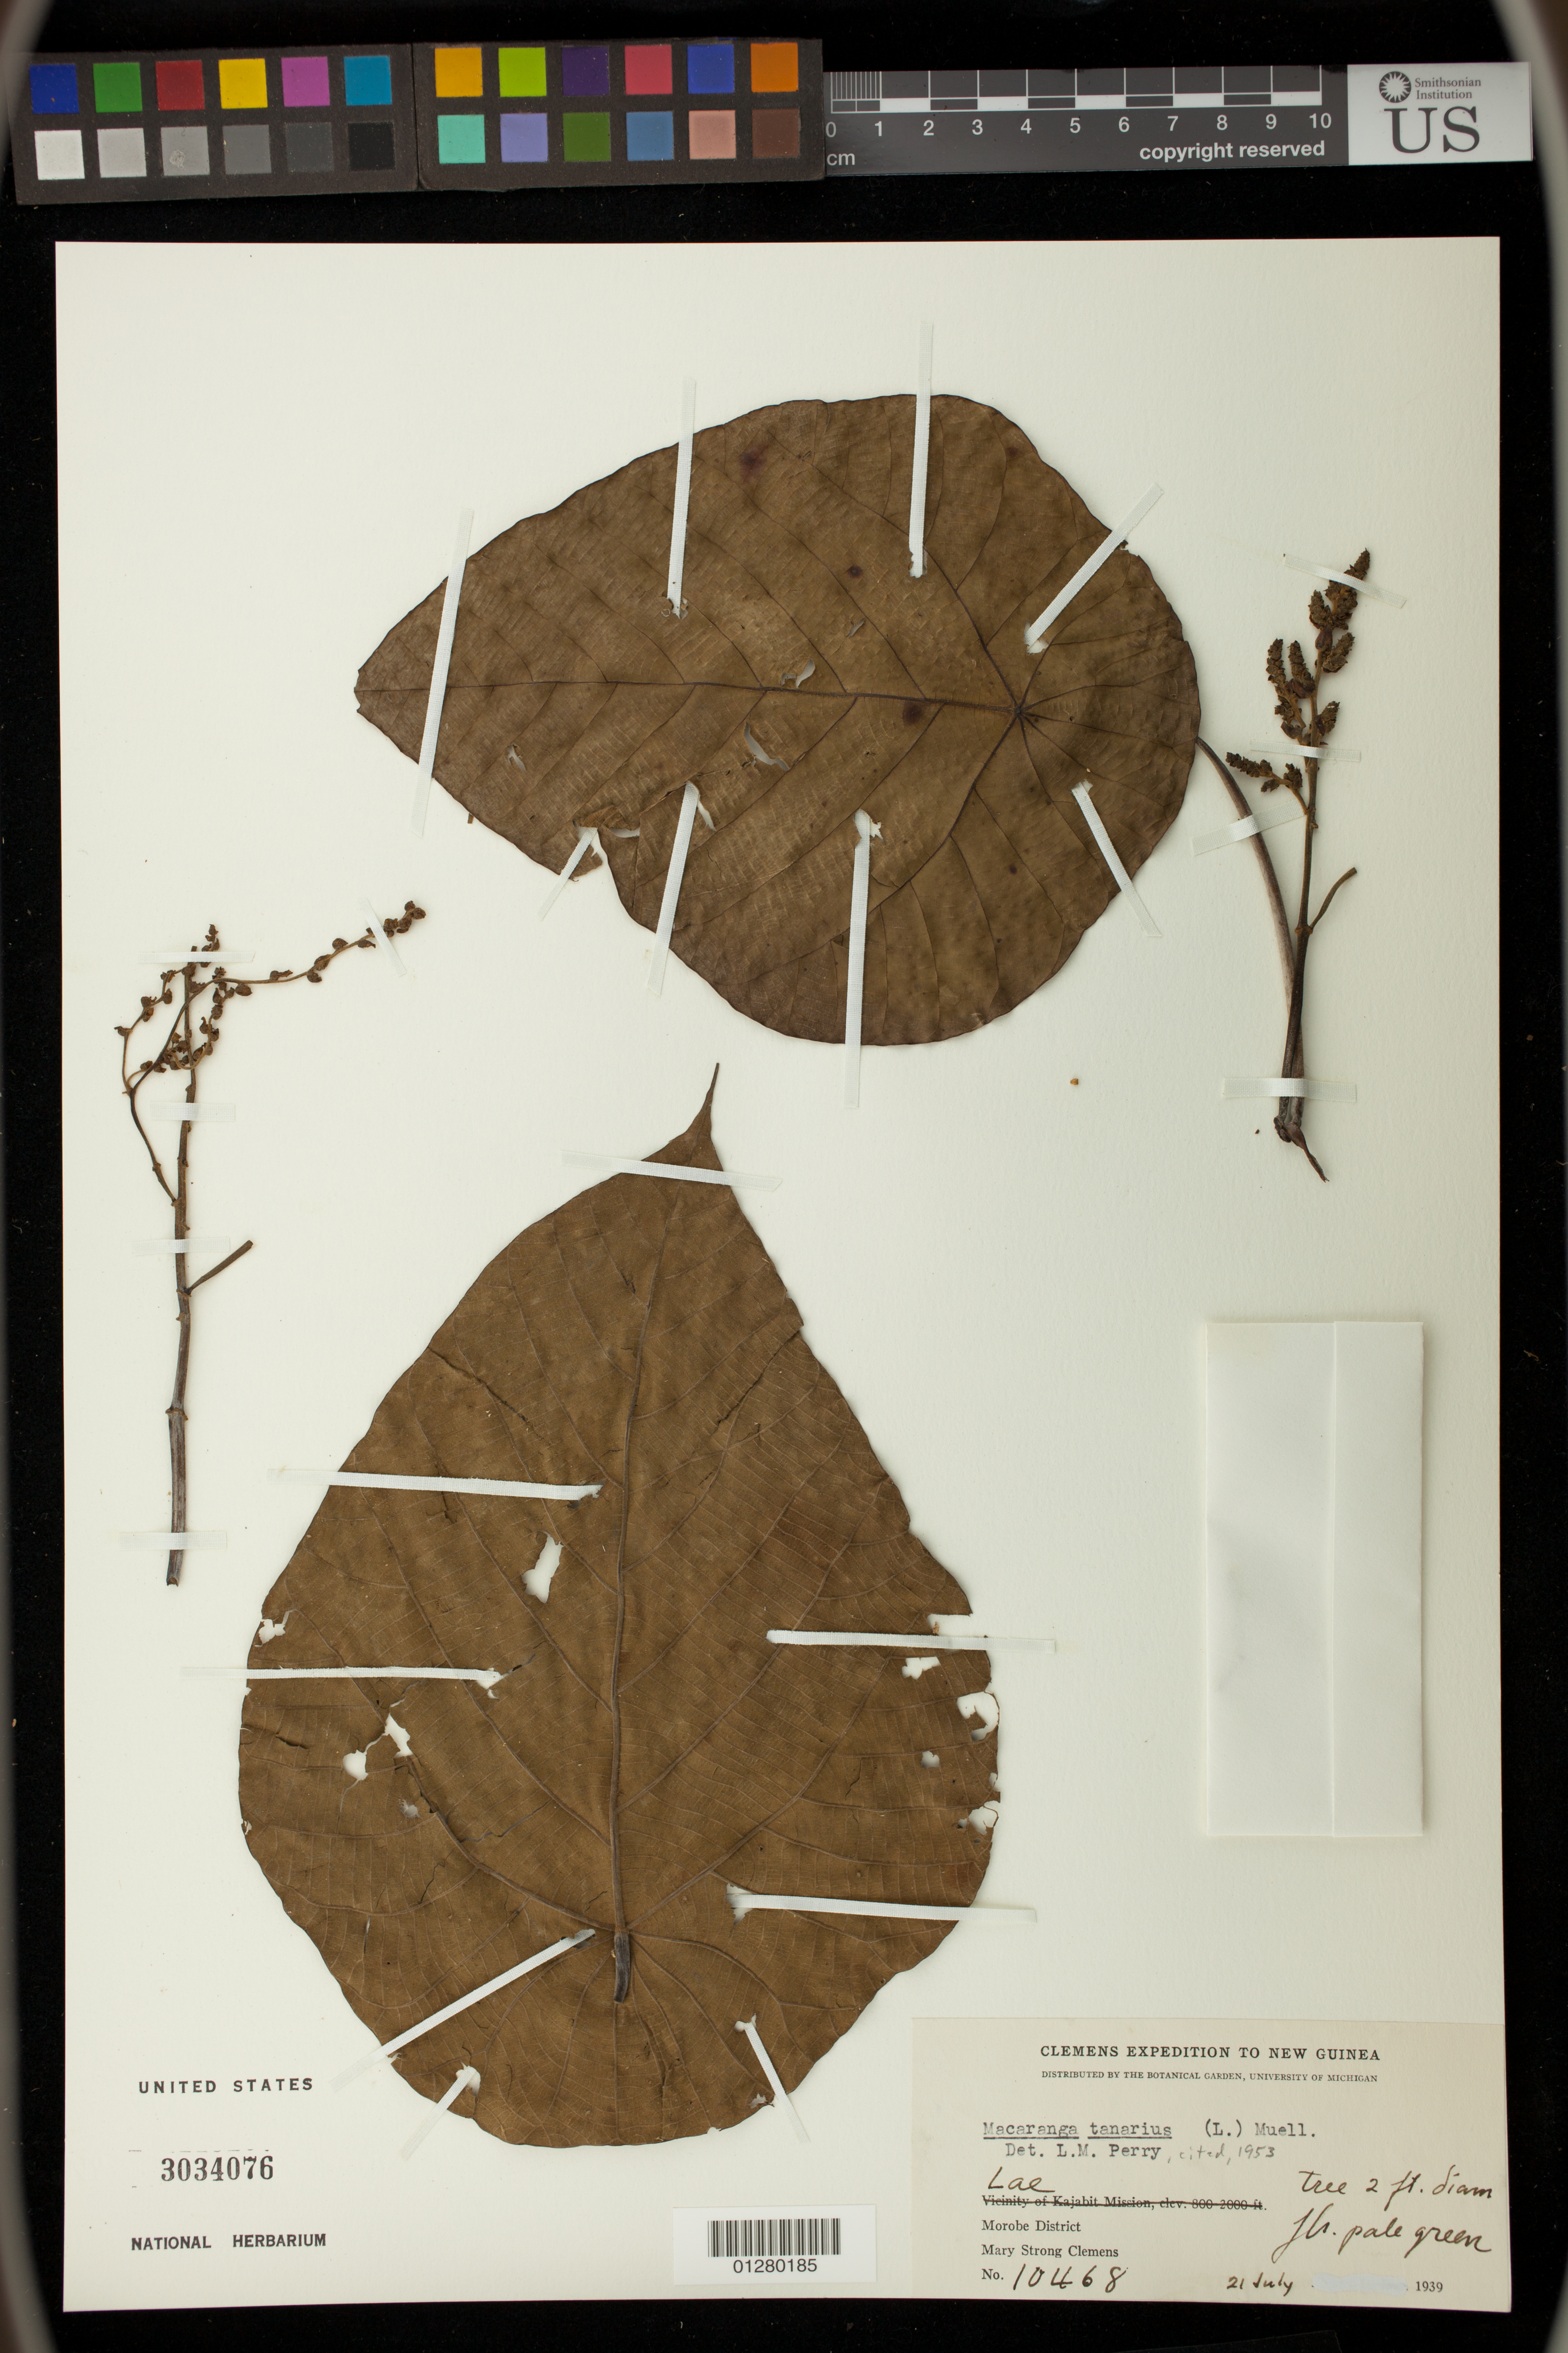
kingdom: Plantae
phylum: Tracheophyta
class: Magnoliopsida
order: Malpighiales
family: Euphorbiaceae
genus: Macaranga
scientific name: Macaranga tanarius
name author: (L.) Müll. Arg.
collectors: M. S. Clemens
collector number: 10468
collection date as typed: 21 Jul 1939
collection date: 1939-07-21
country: Papua New Guinea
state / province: Morobe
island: New Guinea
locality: Lae.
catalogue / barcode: US 3034076